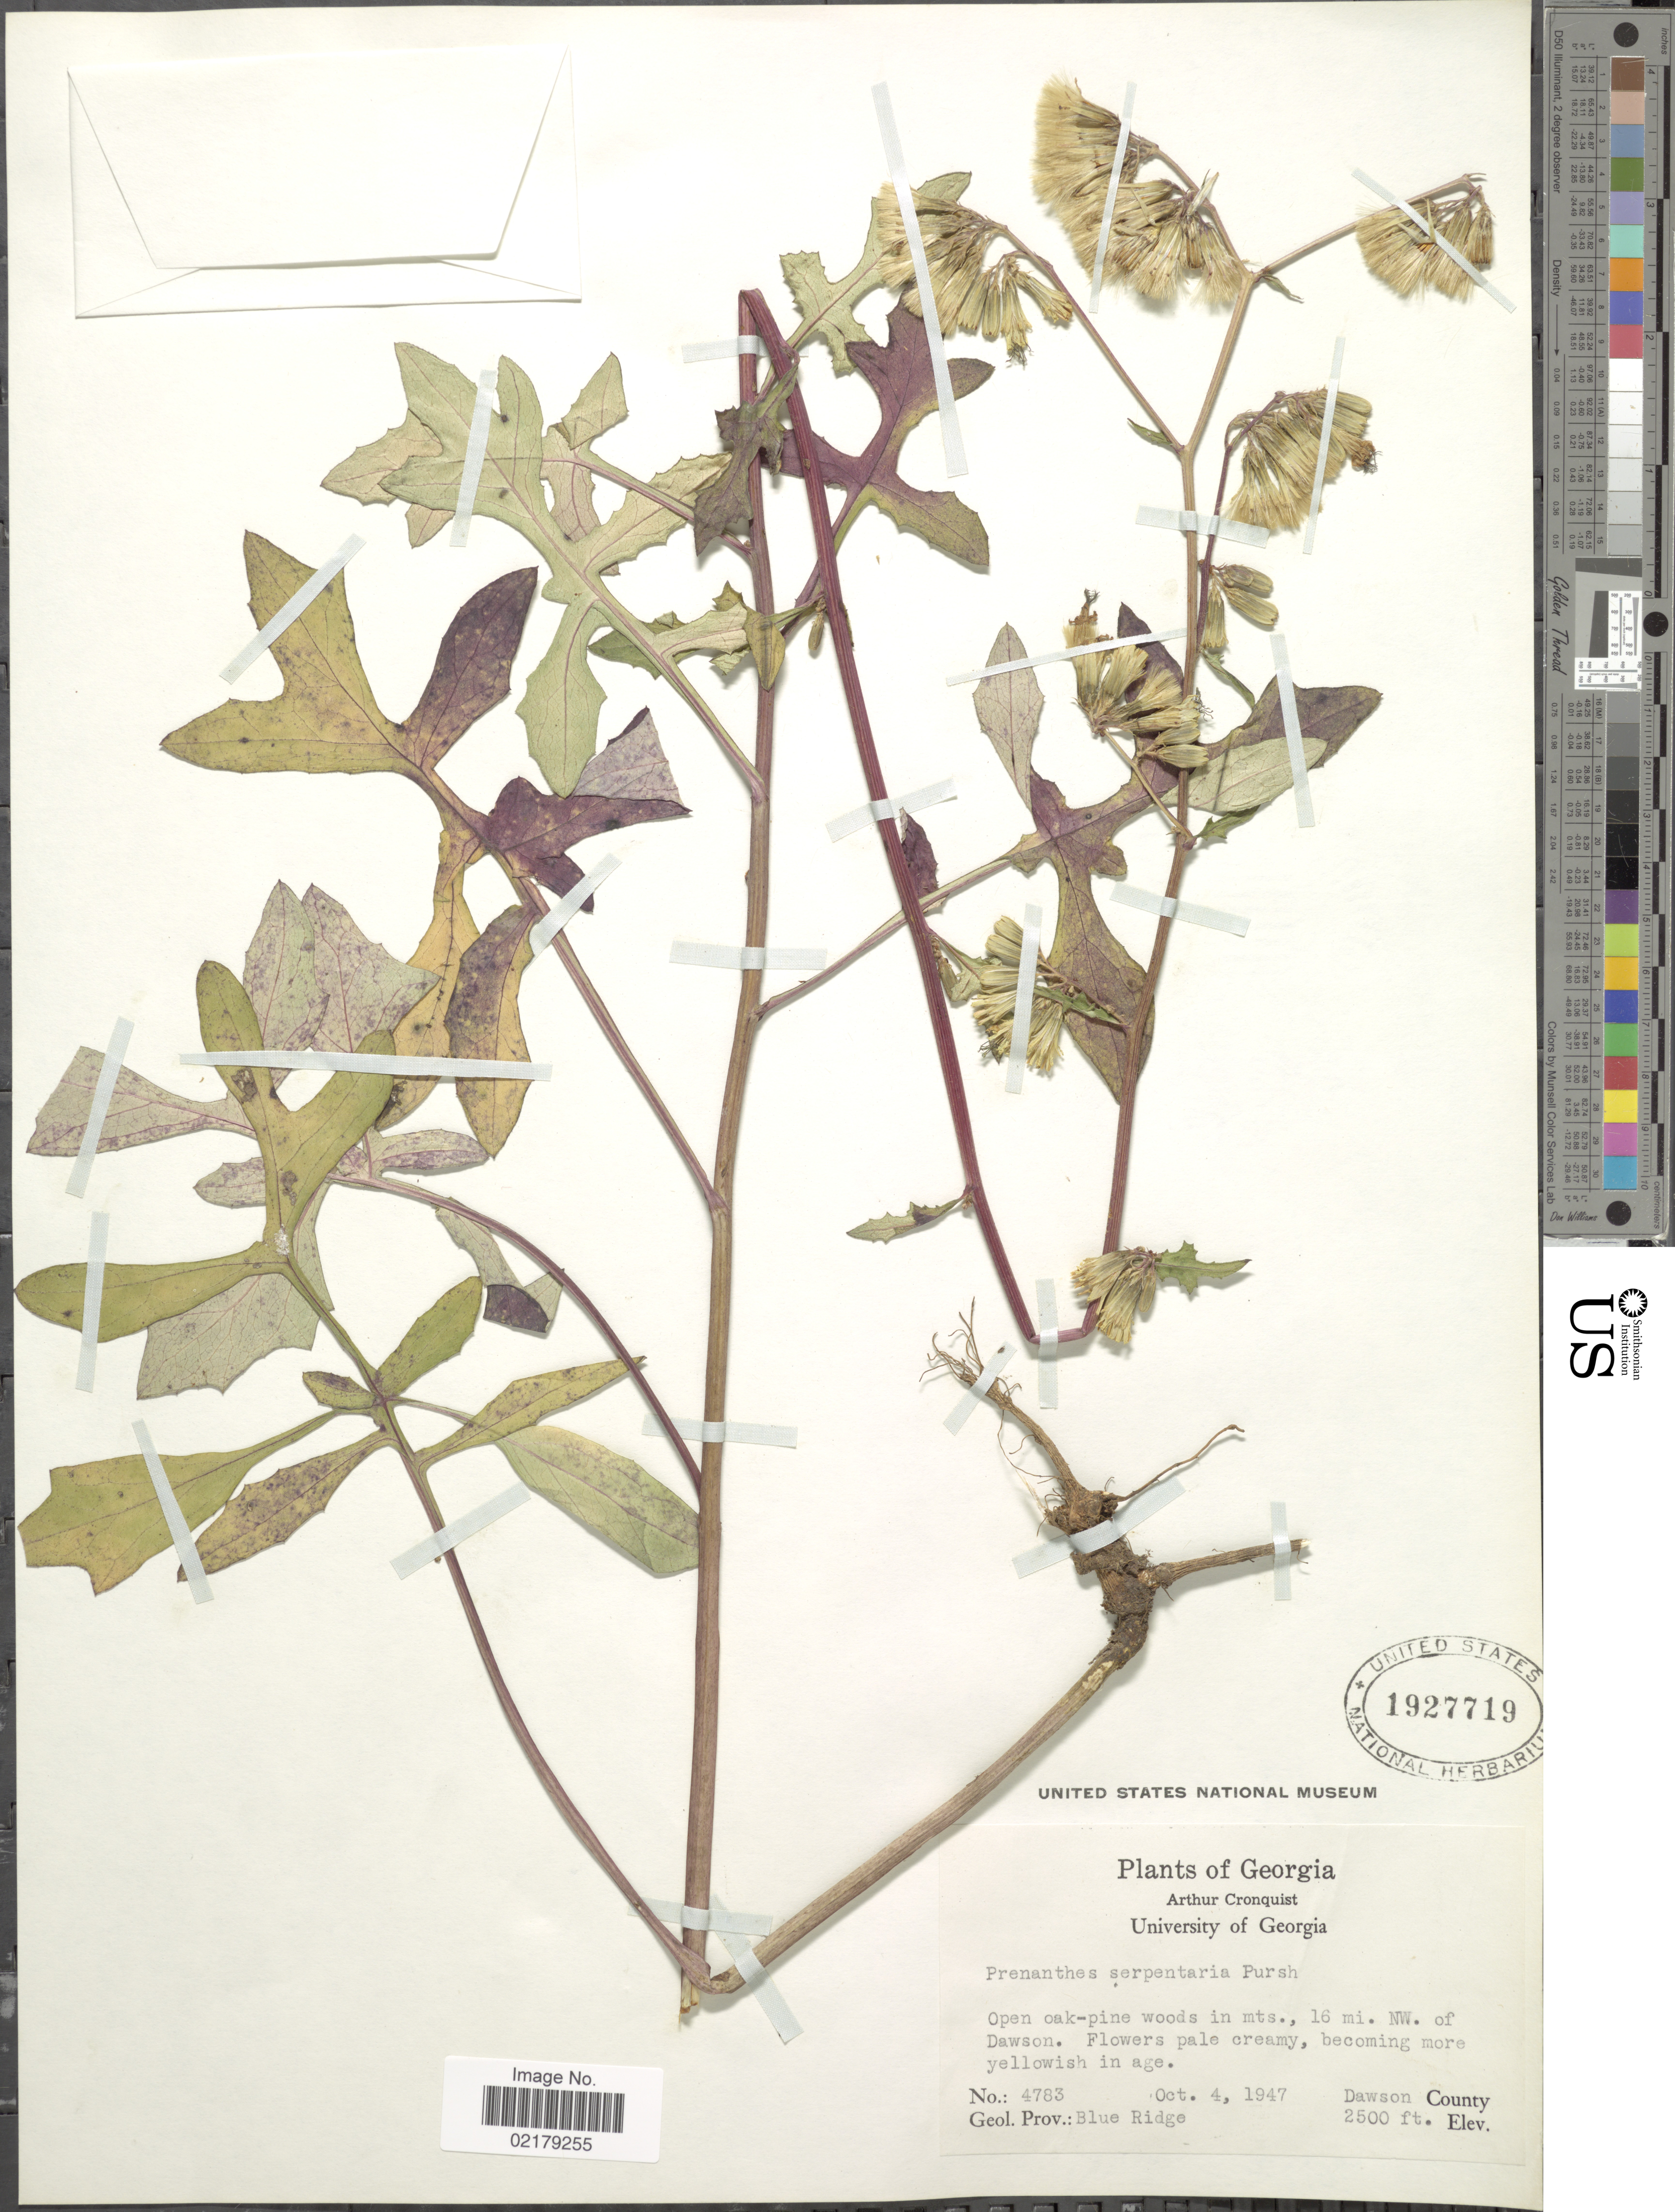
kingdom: Plantae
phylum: Tracheophyta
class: Magnoliopsida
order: Asterales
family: Asteraceae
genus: Nabalus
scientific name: Nabalus serpentarius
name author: (Pursh) Hook.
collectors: A. J. Cronquist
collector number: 4783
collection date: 1947-10-04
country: United States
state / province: Georgia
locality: Open oak-pine woods in mts., 16 mi. NW of Dawson, Dawson County, Geol. Prov.: Blue Ridge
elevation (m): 762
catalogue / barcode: US 1927719